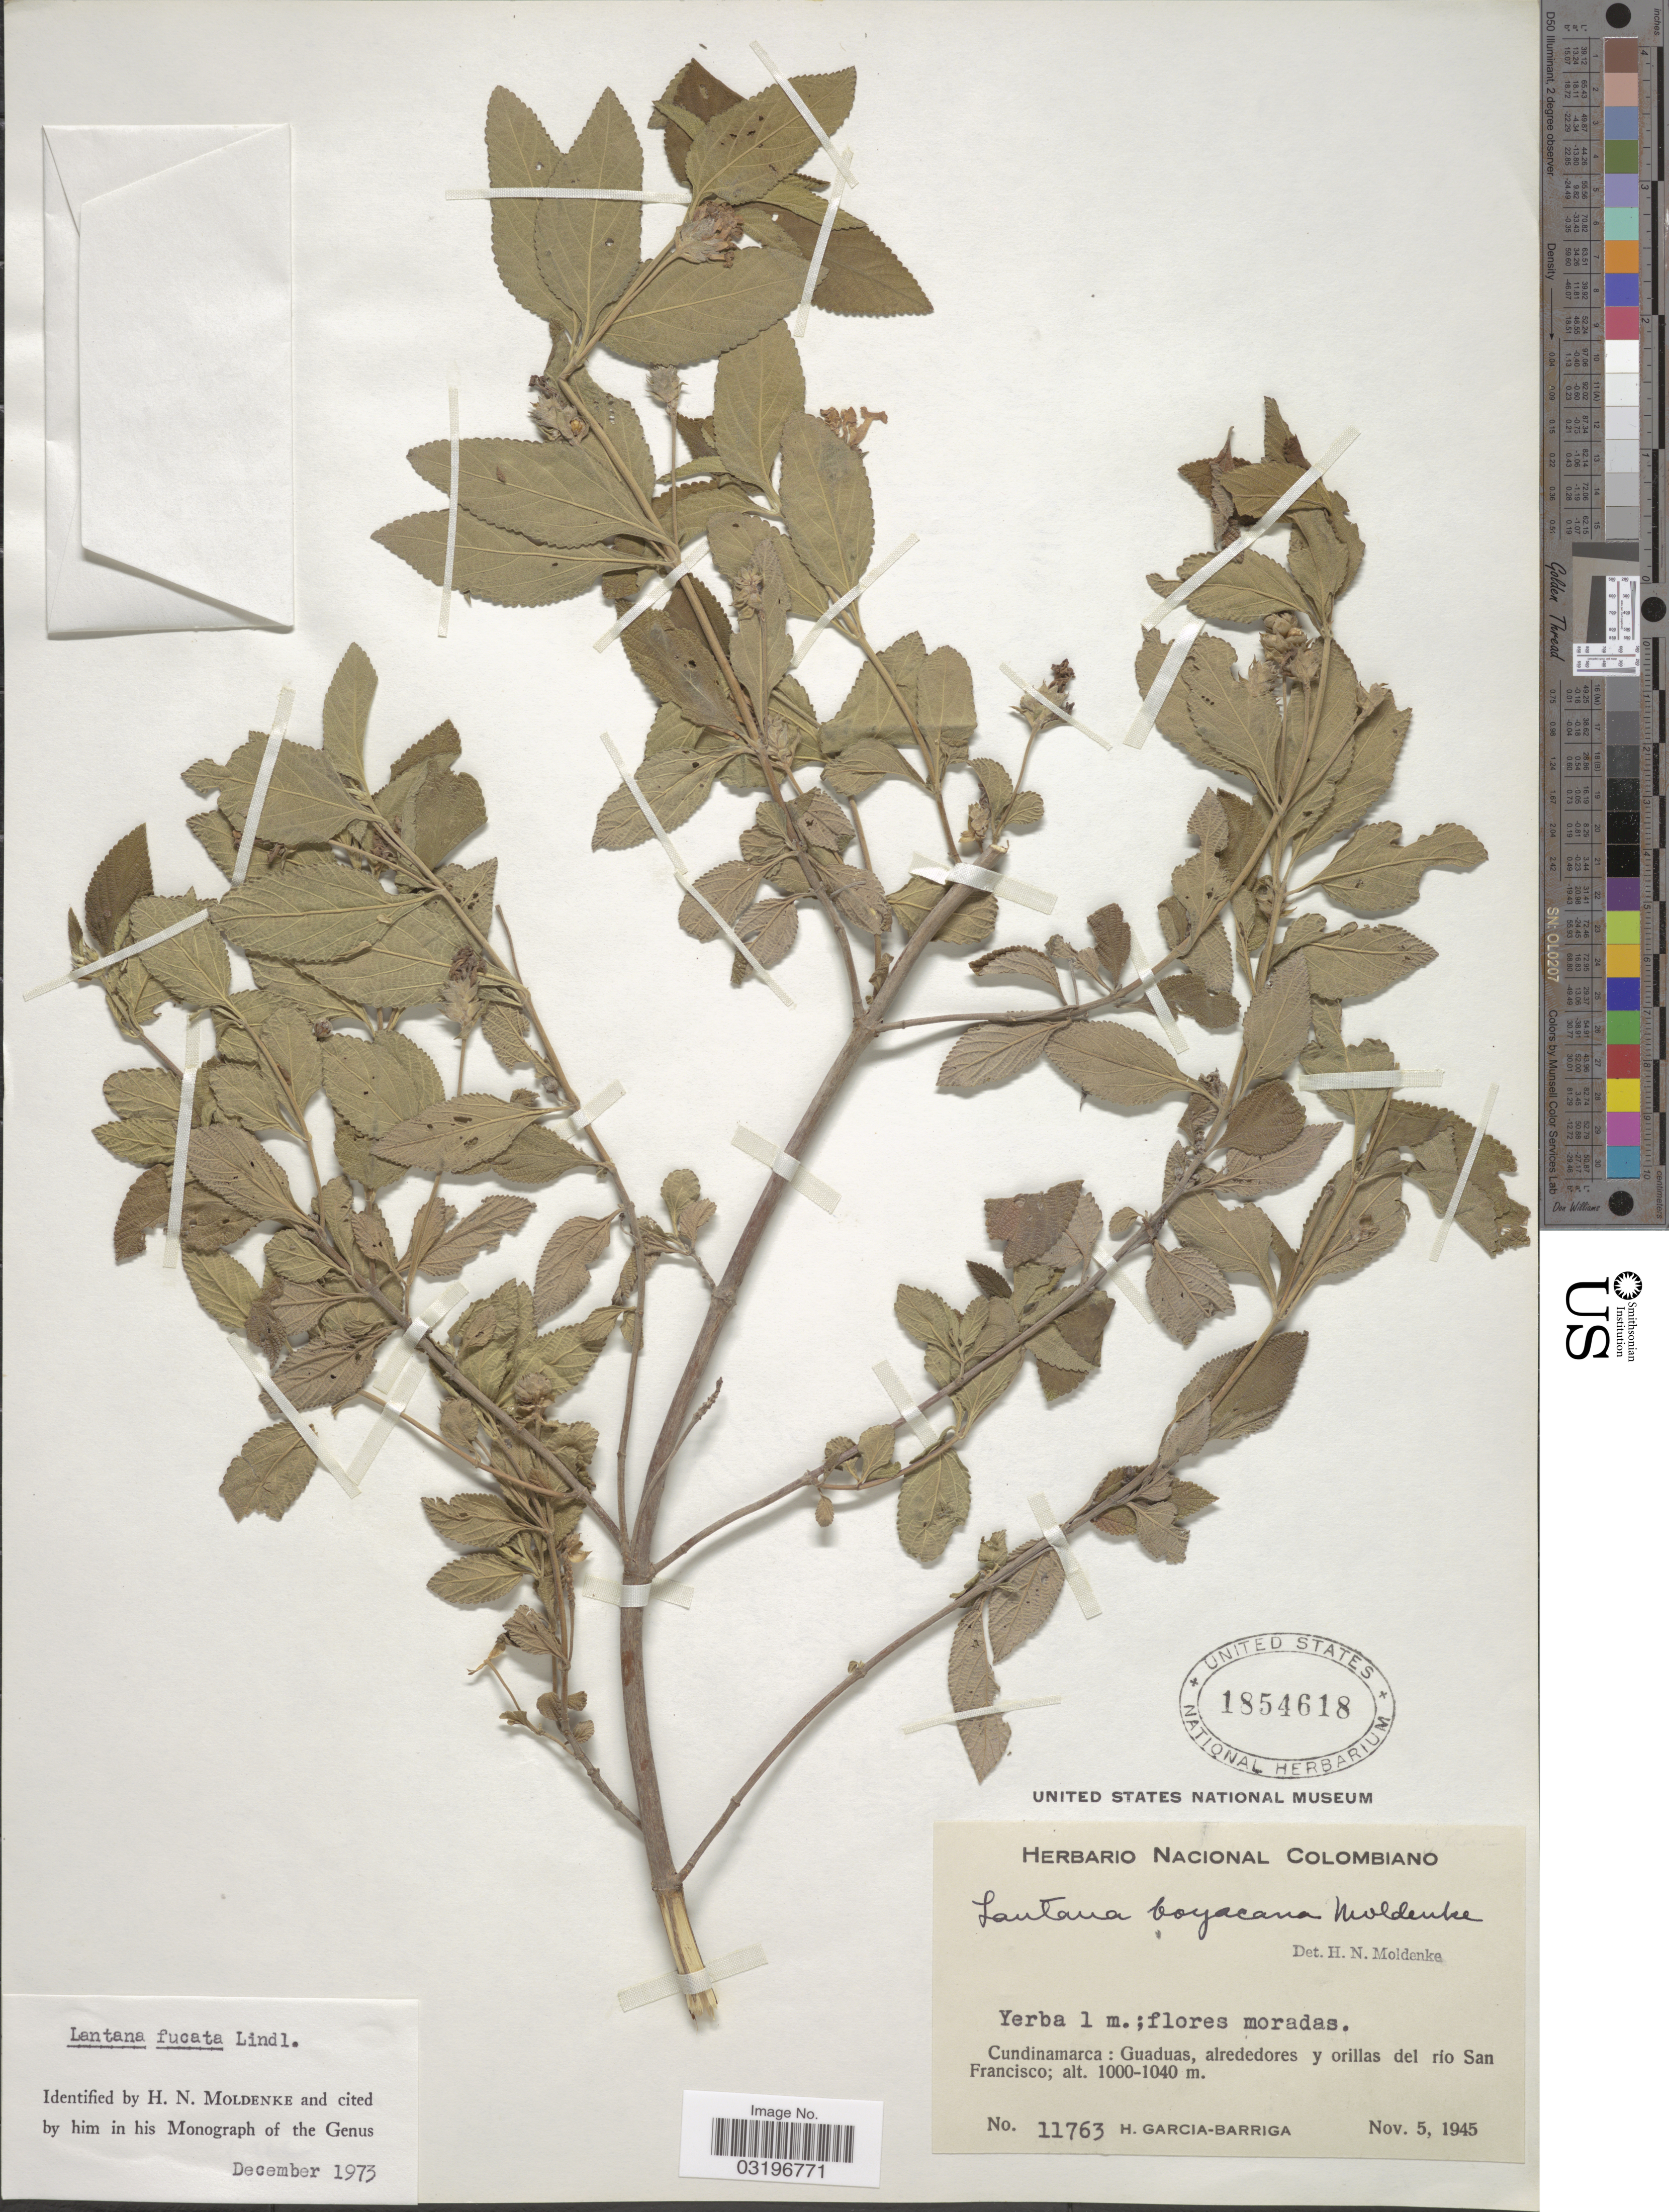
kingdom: Plantae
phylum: Tracheophyta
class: Magnoliopsida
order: Lamiales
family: Verbenaceae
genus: Lantana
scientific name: Lantana fucata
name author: Lindl.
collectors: H. García Barriga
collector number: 11763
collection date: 1945-11-05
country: Colombia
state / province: Cundinamarca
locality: Guaduas, alrededores y orillas del río San Francisco.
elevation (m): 1000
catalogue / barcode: US 1854618